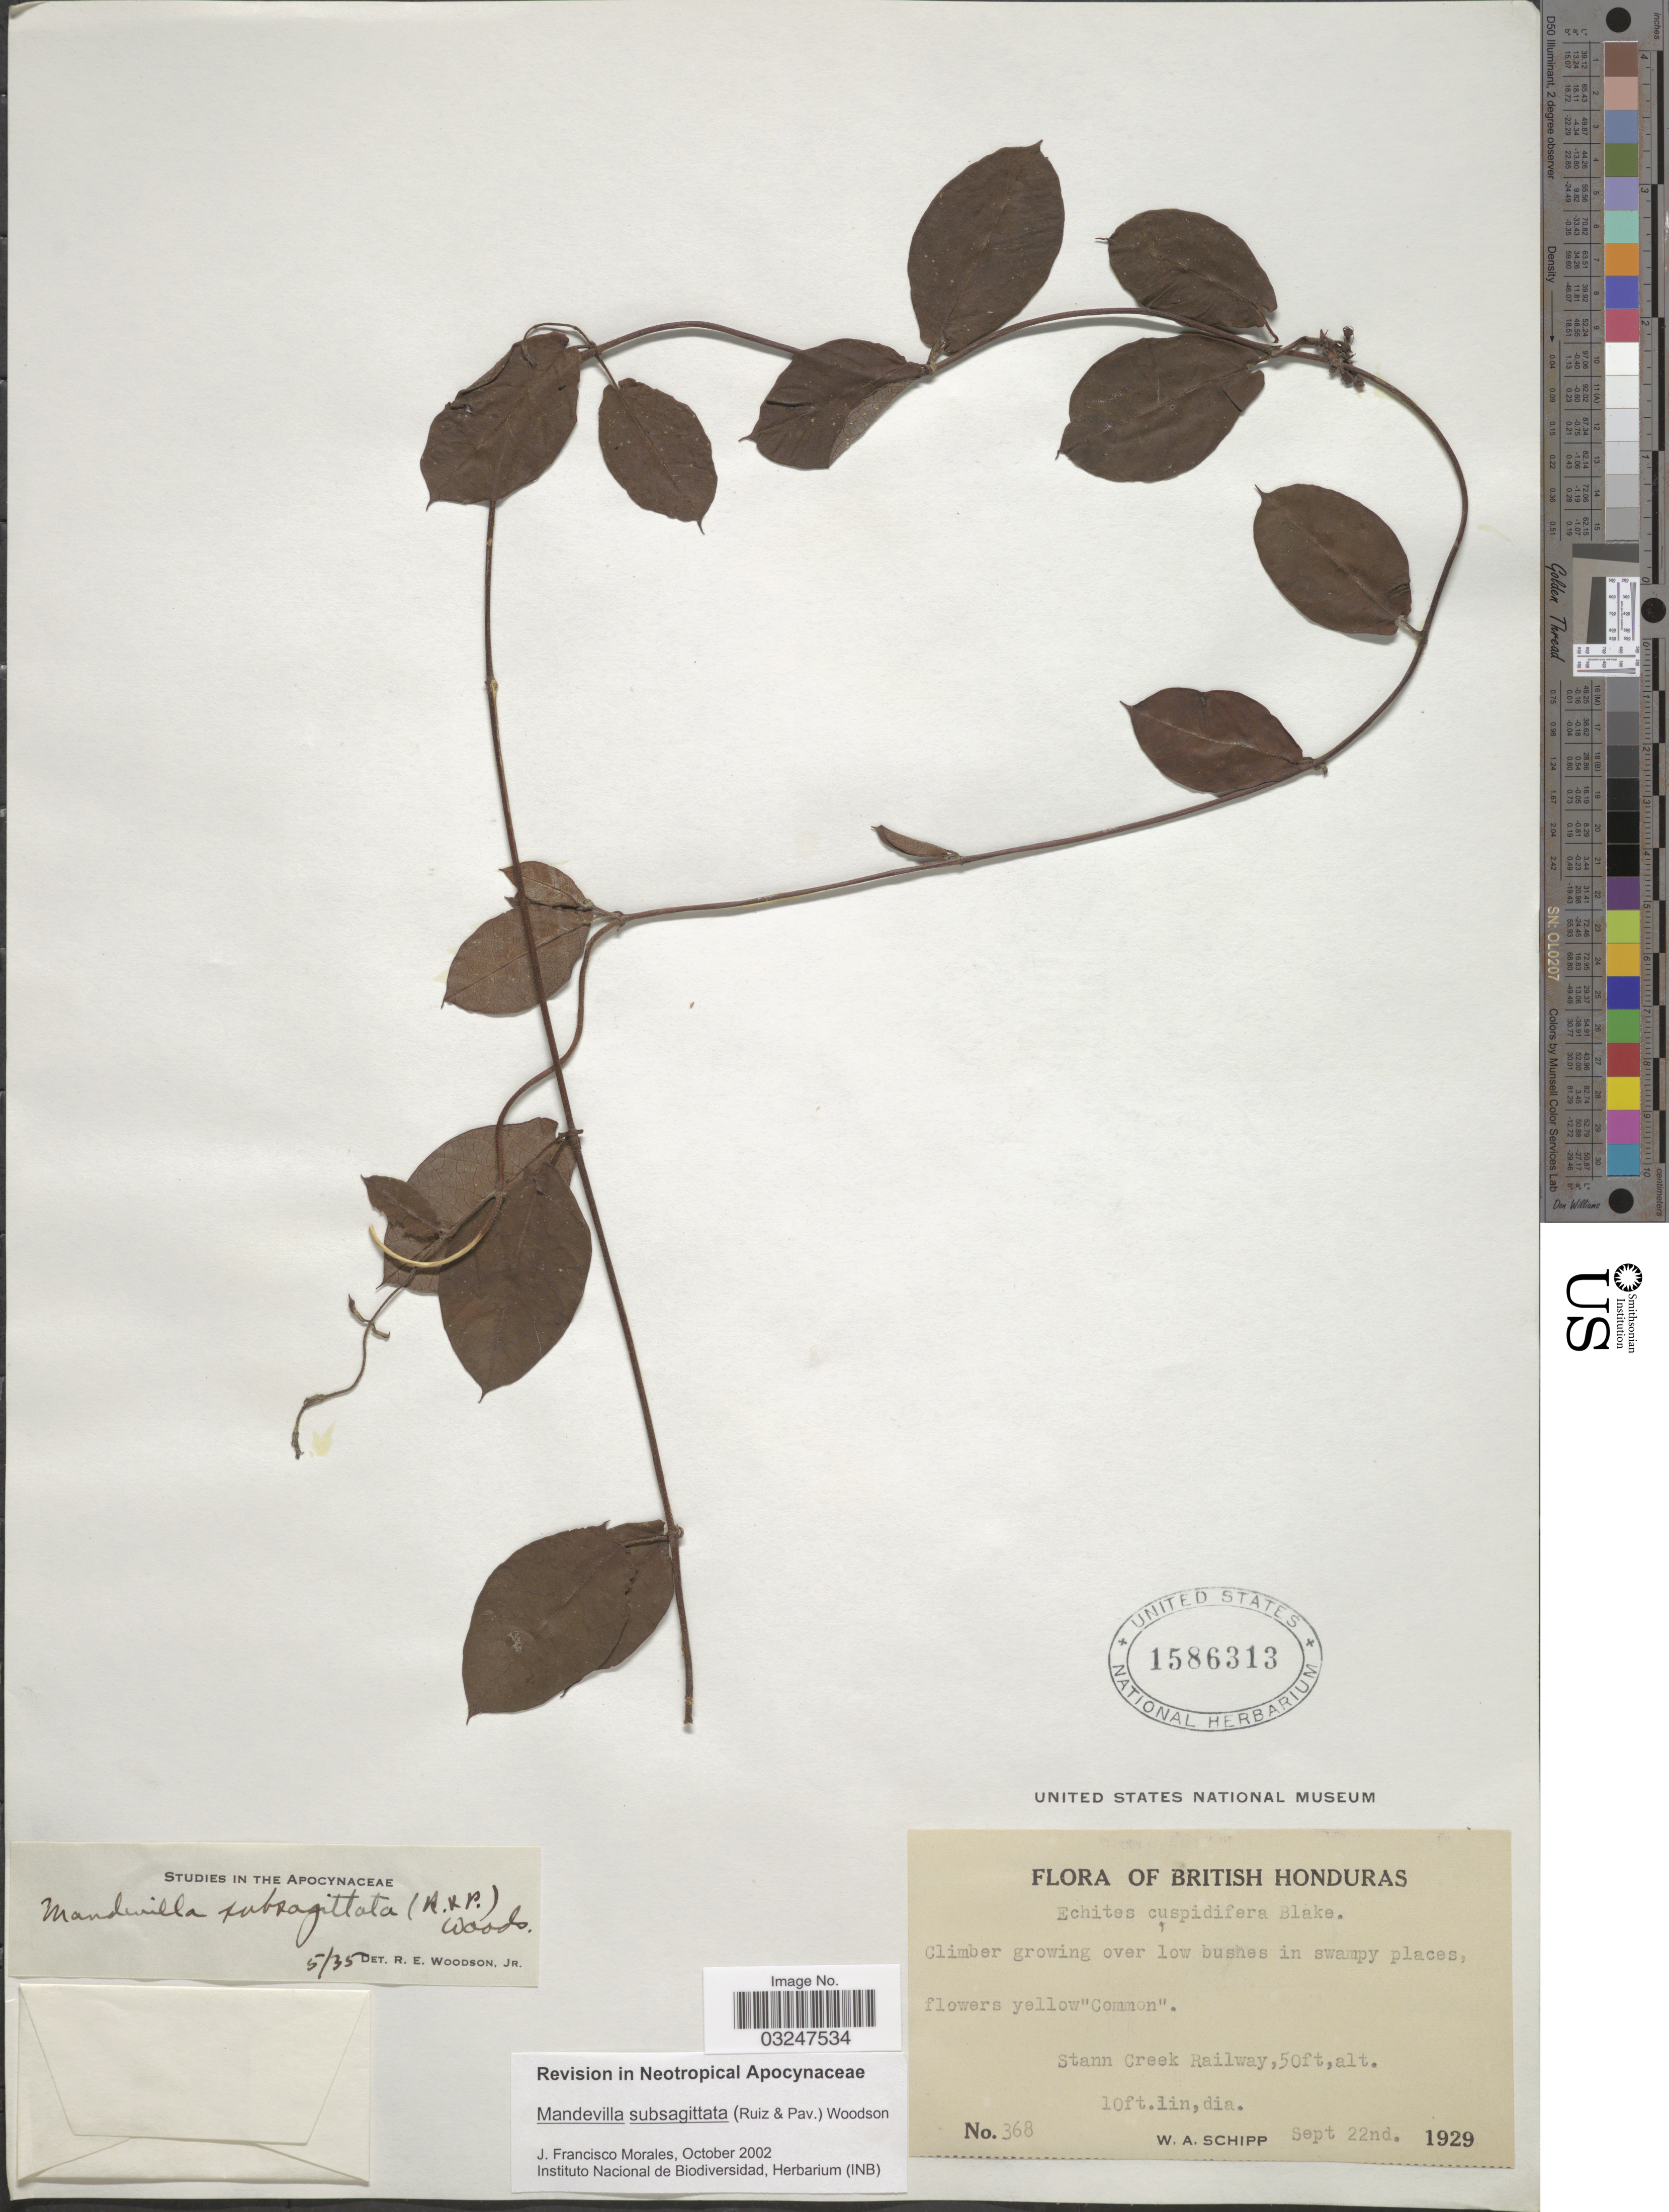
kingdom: Plantae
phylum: Tracheophyta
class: Magnoliopsida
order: Gentianales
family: Apocynaceae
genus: Mandevilla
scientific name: Mandevilla subsagittata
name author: (Ruiz & Pav.) Woodson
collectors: W. Schipp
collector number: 368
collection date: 1929-09-22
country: Belize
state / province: Stann Creek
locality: British Honduras, Stann Creek Railway.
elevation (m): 15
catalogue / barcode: US 1586313